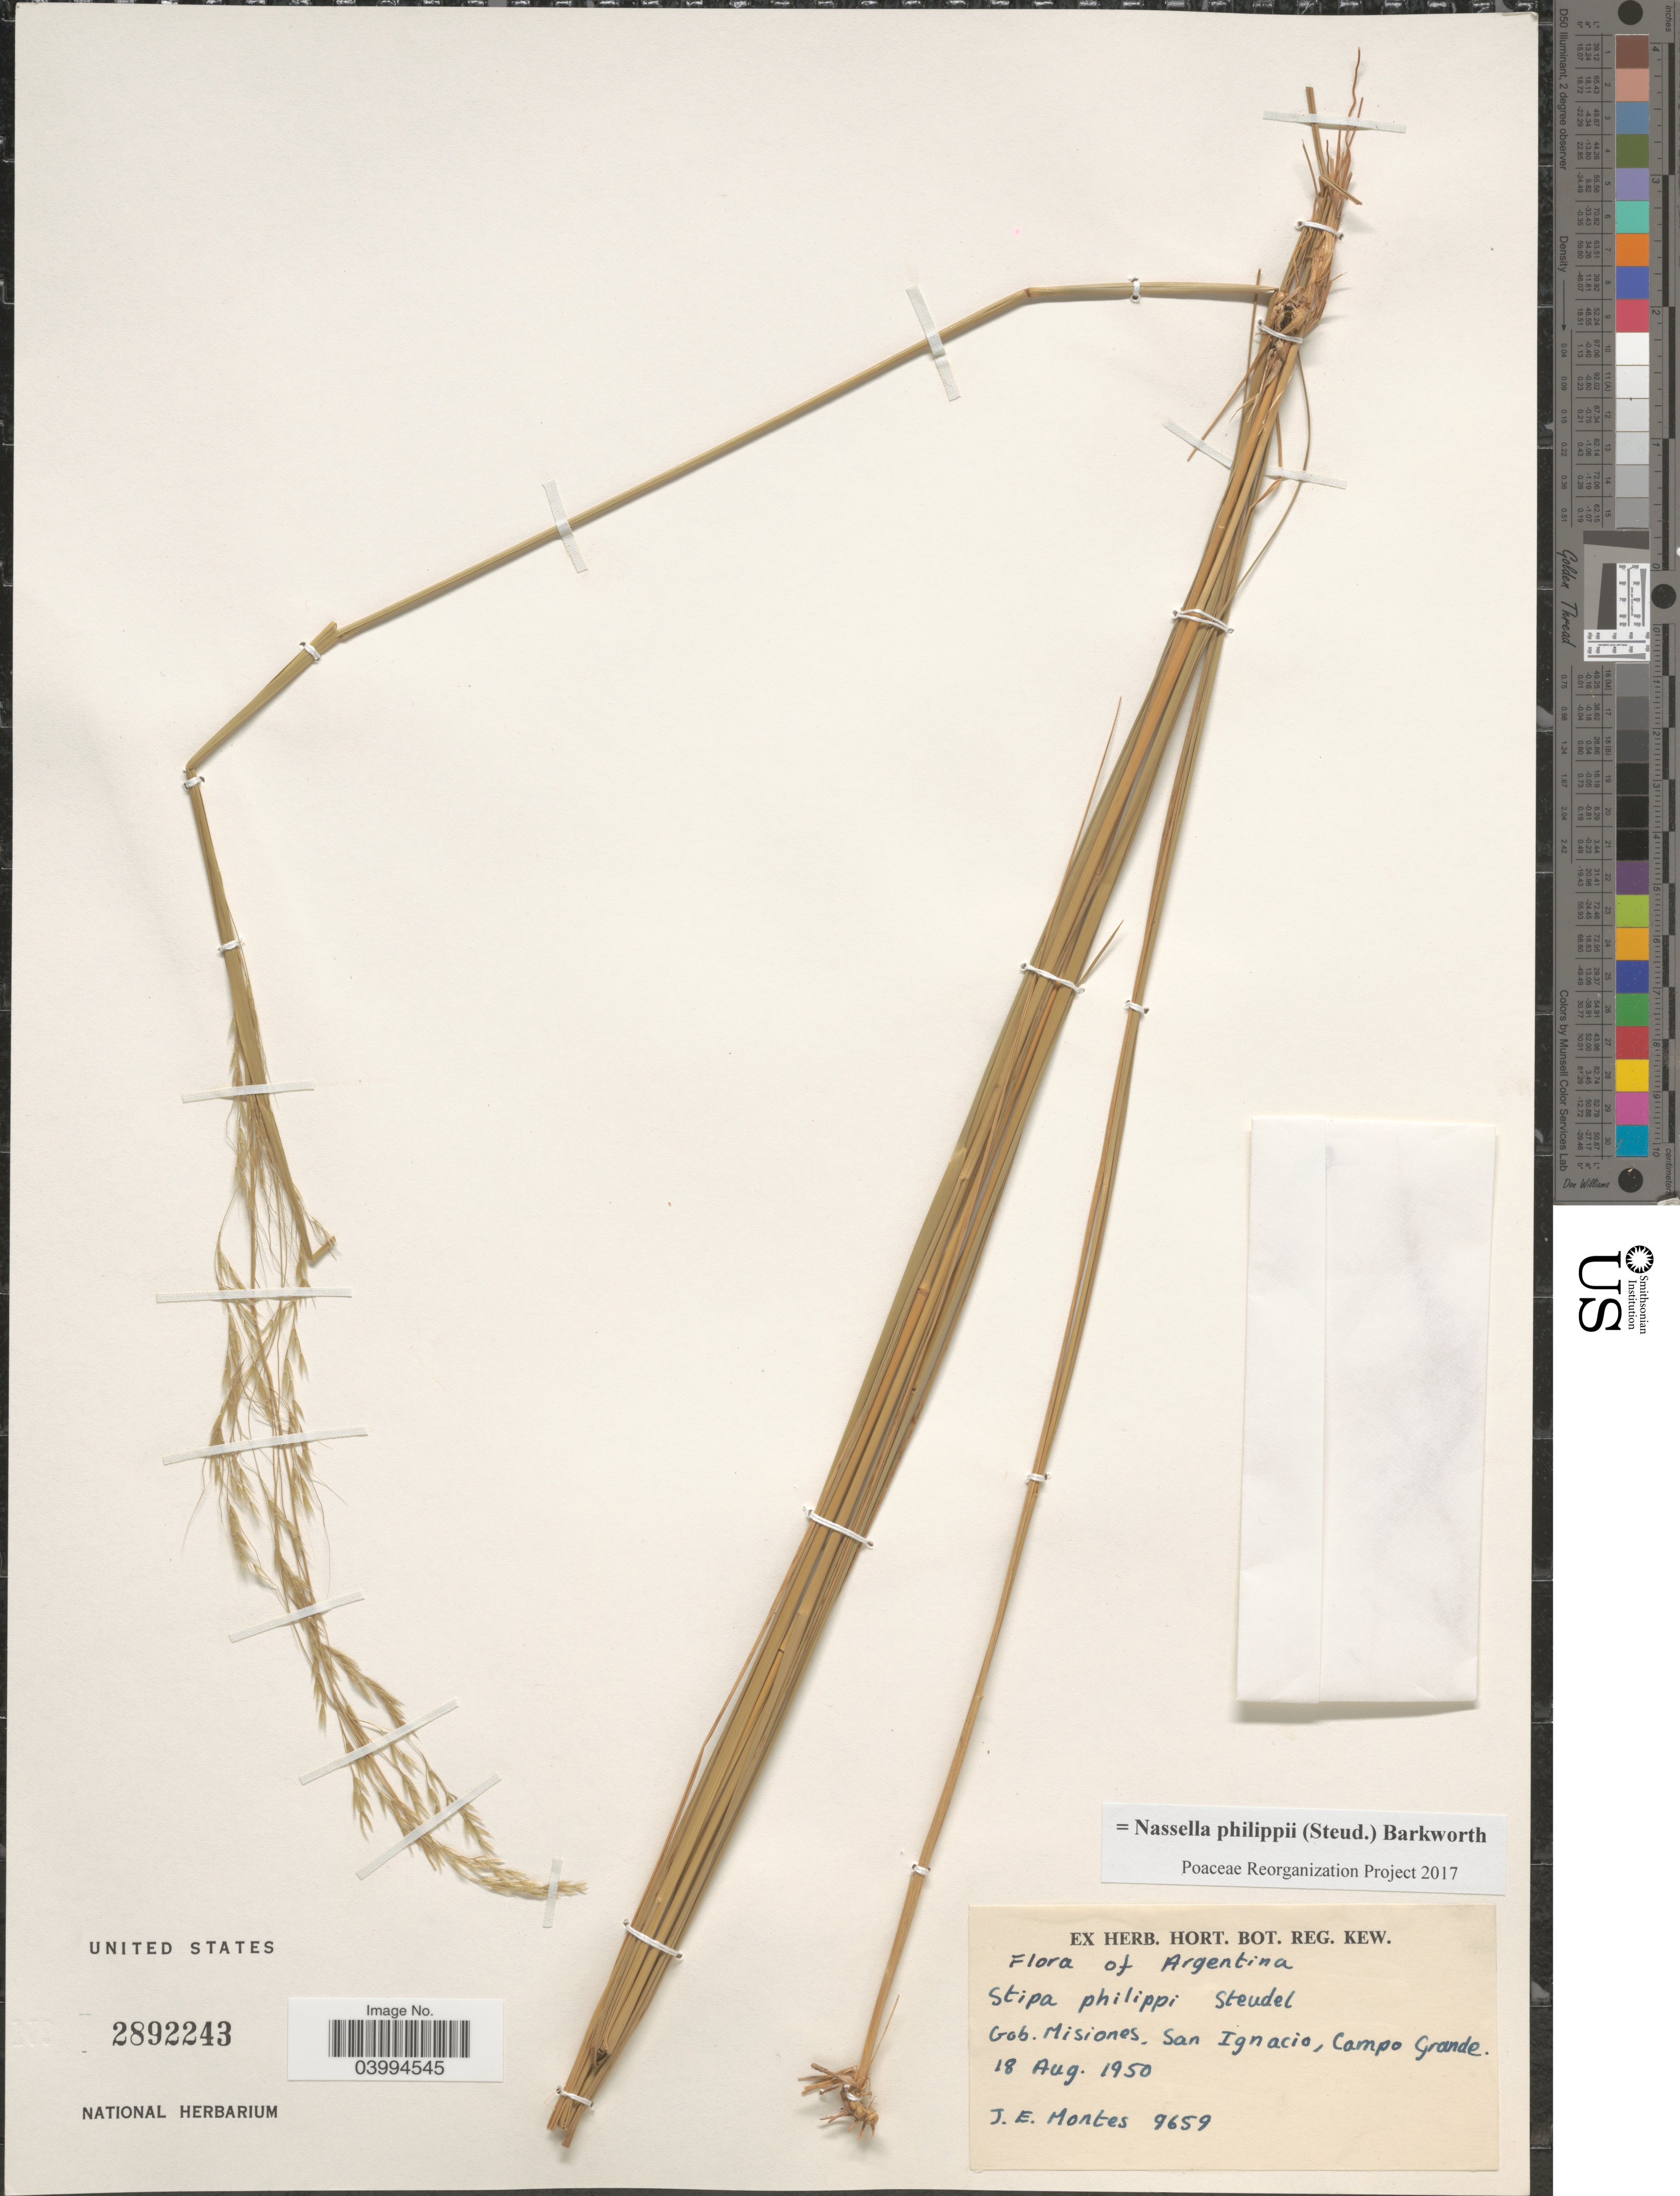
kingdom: Plantae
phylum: Tracheophyta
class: Liliopsida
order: Poales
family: Poaceae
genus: Nassella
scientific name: Nassella philippii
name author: (Steud.) Barkworth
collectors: J. E. Montes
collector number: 9659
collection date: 1950-08-18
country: Argentina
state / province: Misiones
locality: Gob. Misiones, San Ignacio, Campo Grande.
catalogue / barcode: US 2892243